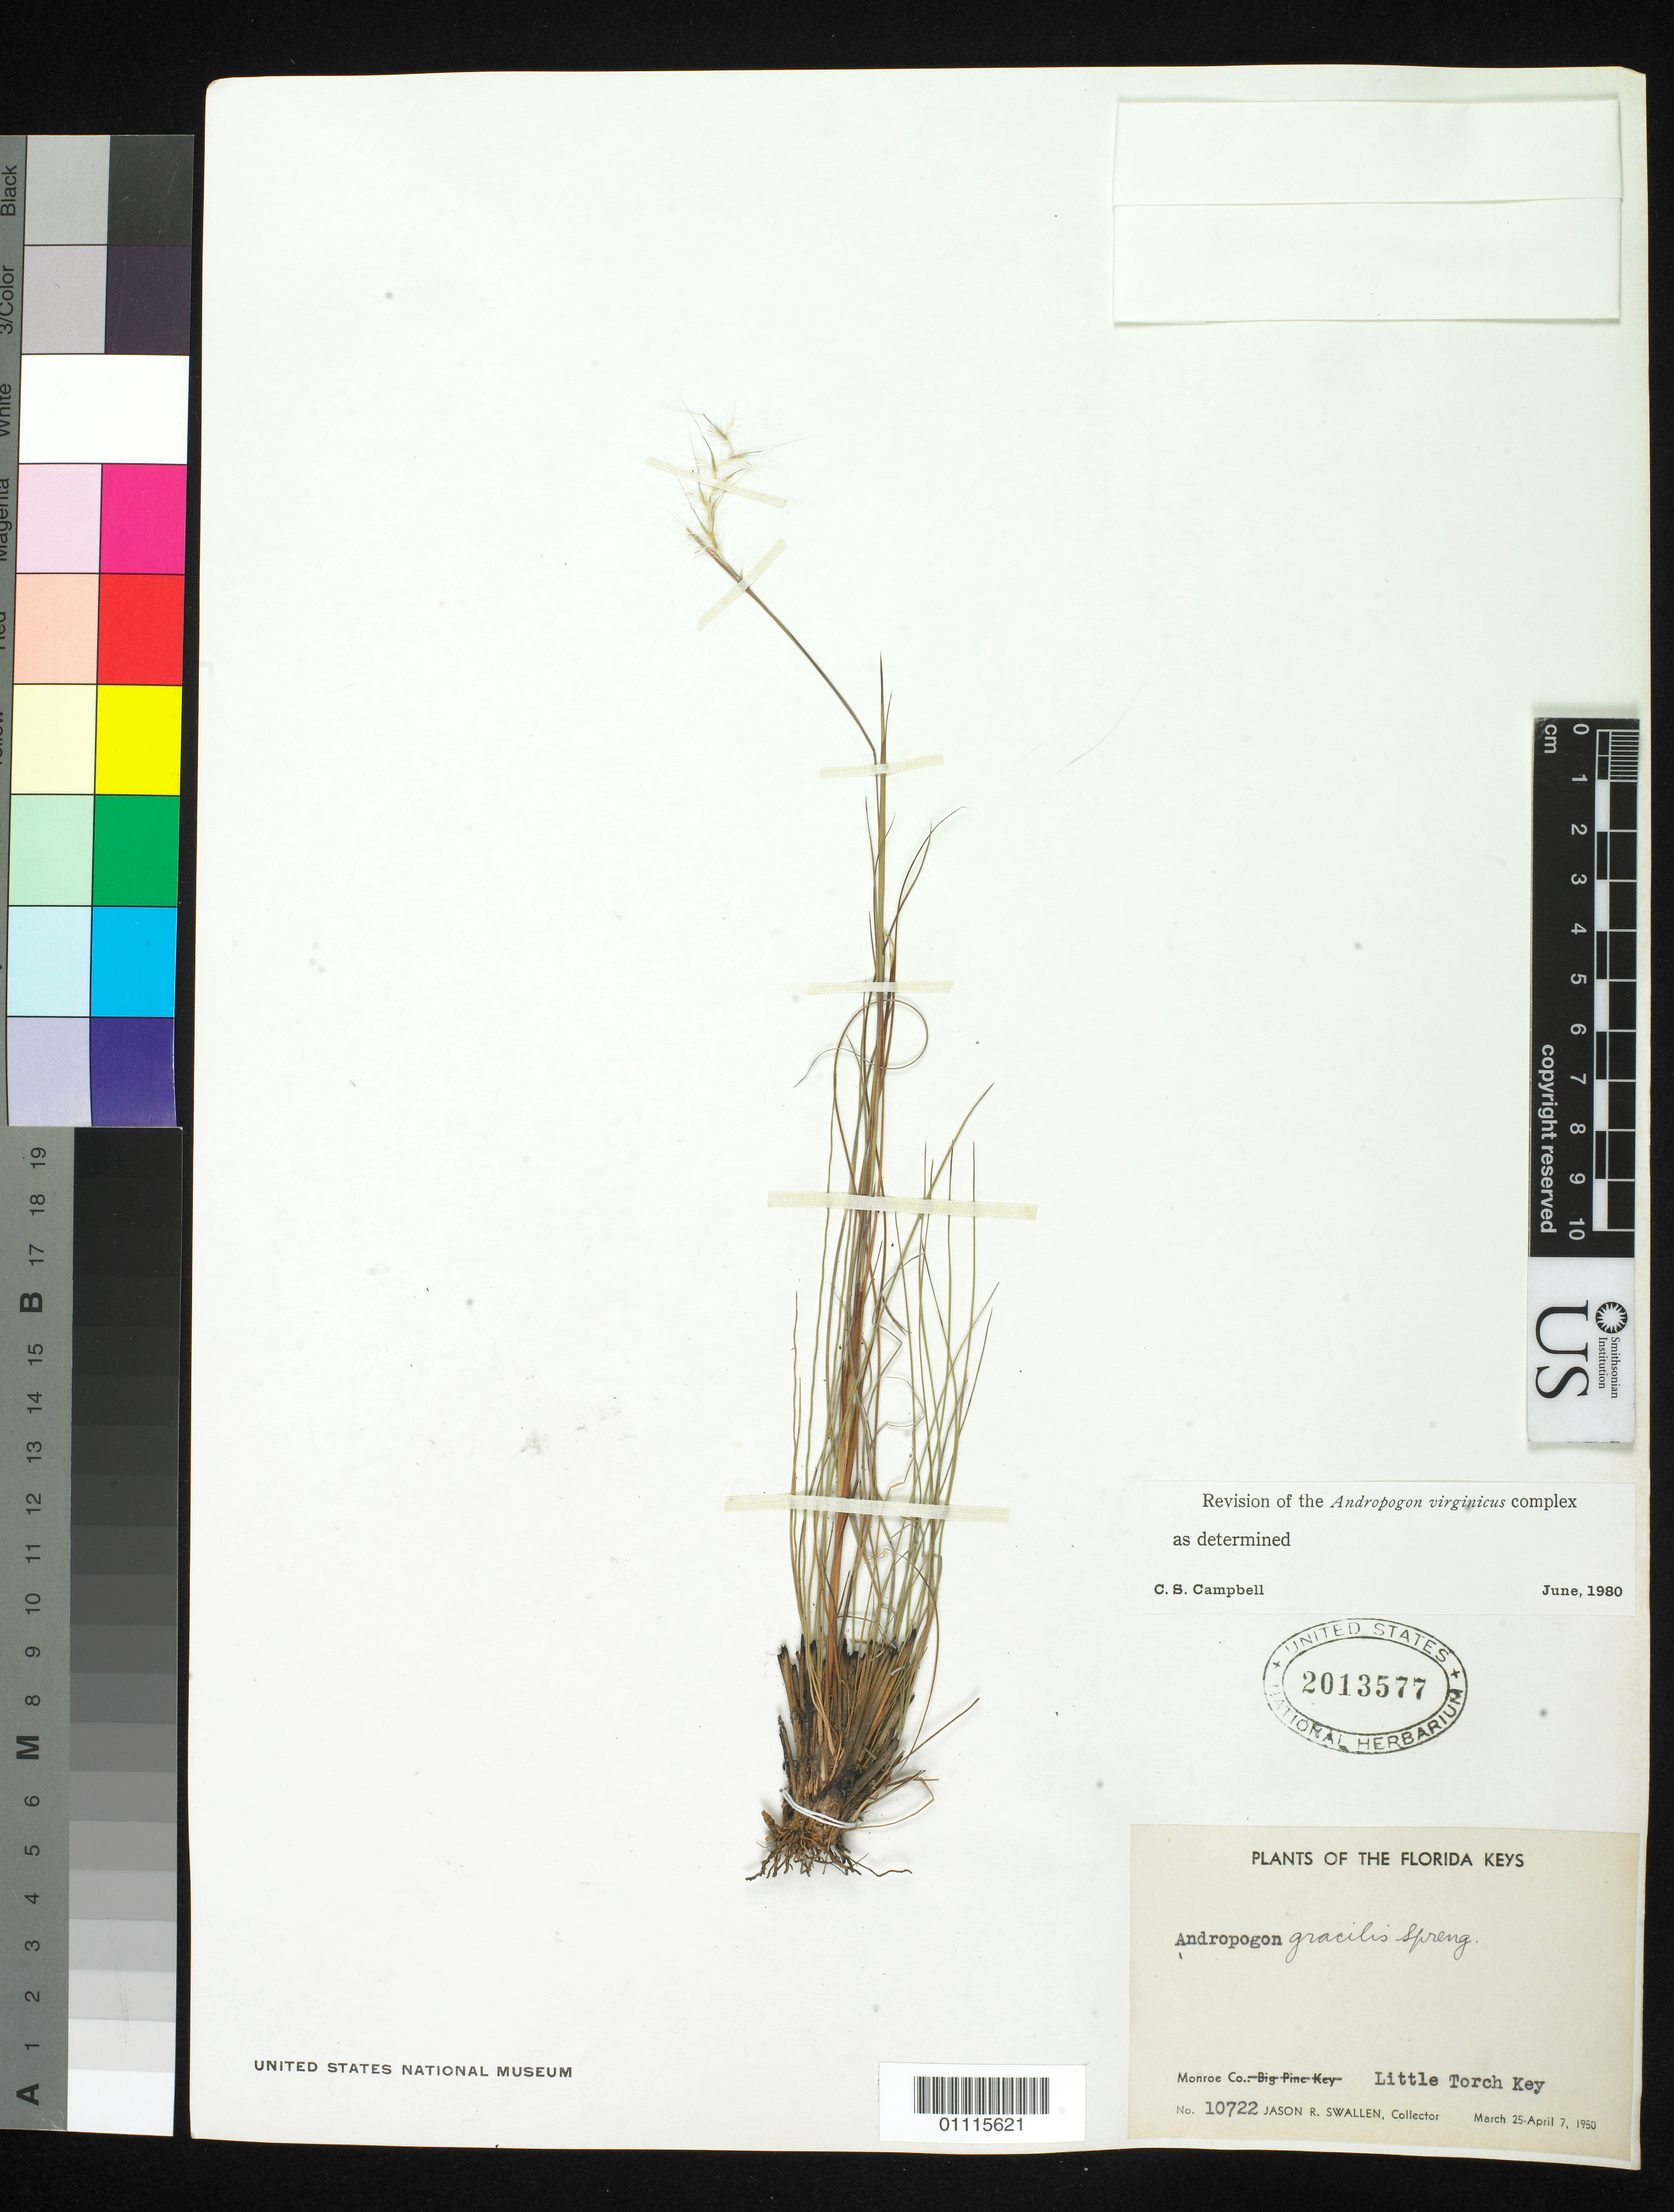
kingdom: Plantae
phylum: Tracheophyta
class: Liliopsida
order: Poales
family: Poaceae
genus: Andropogon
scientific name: Andropogon gracilis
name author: Spreng.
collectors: J. R. Swallen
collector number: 10722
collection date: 1950-03-25/1950-04-07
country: United States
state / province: Florida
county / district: Monroe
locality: Little Torch Key.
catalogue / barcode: US 2013577